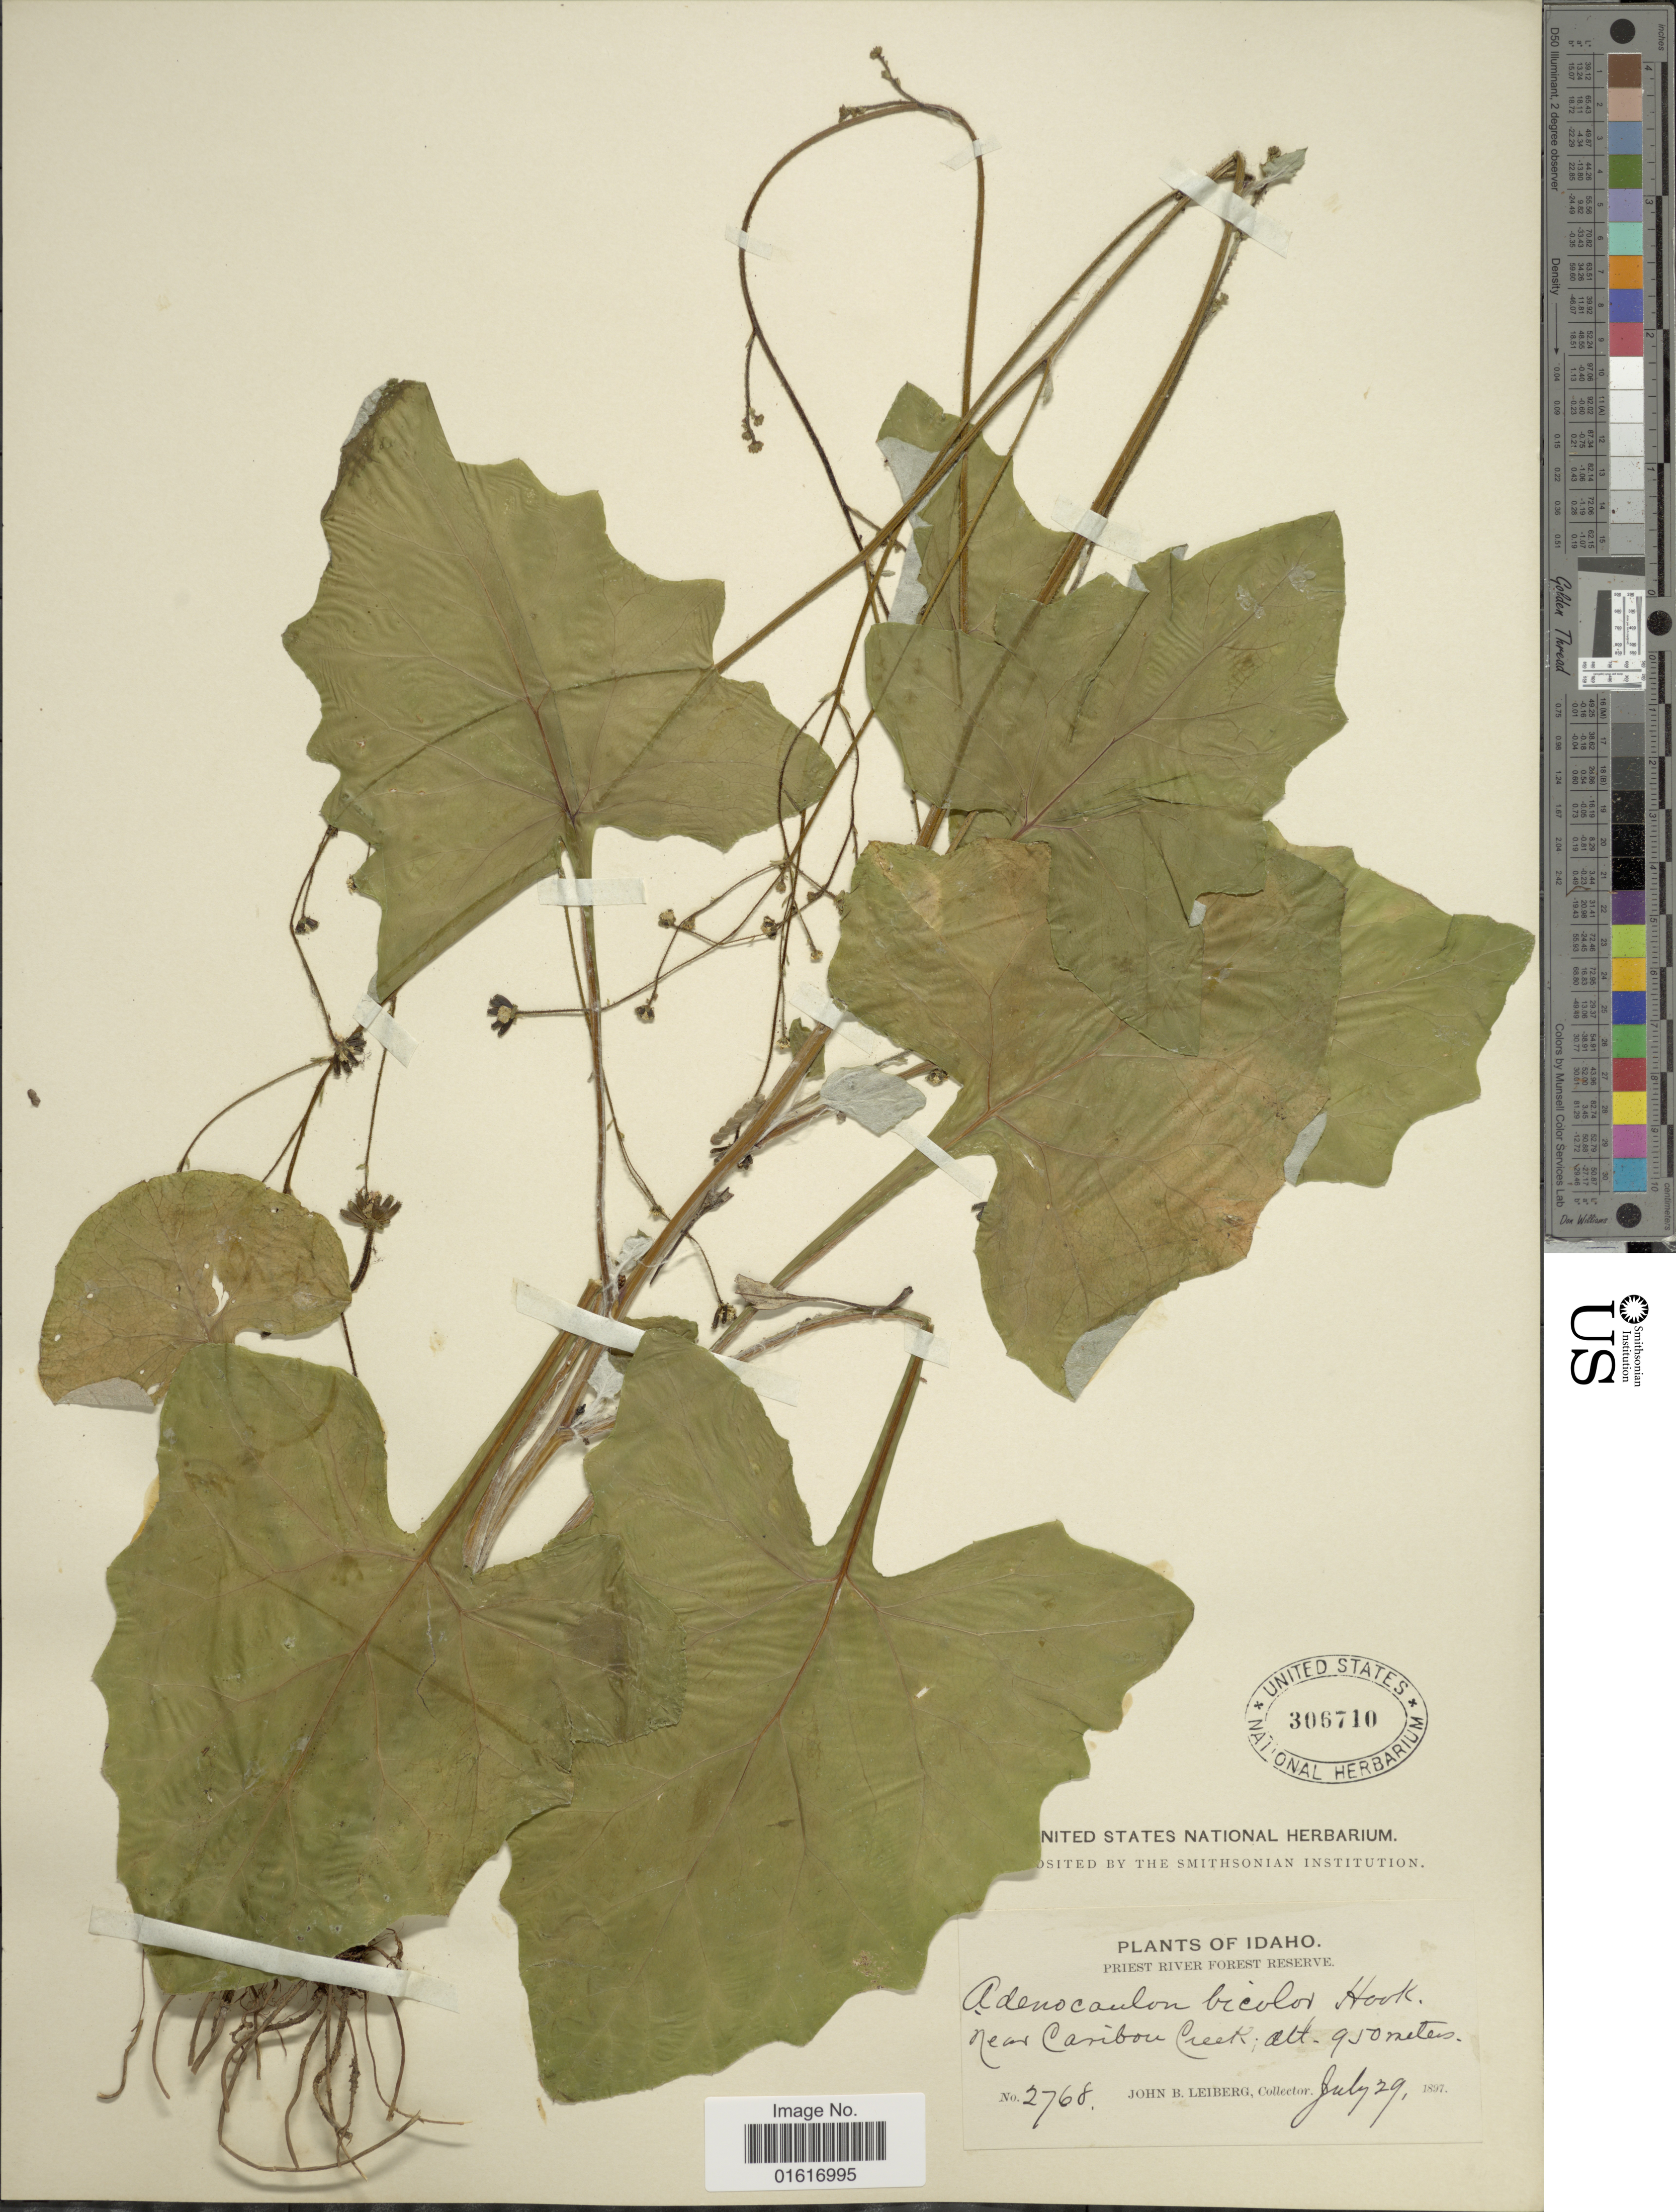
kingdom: Plantae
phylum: Tracheophyta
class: Magnoliopsida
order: Asterales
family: Asteraceae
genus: Adenocaulon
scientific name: Adenocaulon bicolor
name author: Hook.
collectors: J. B. Leiberg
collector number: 2768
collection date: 1897-07-29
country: United States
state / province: Idaho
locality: Priest River Forest Reserve, Near Caribou Creek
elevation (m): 950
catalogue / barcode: US 306710